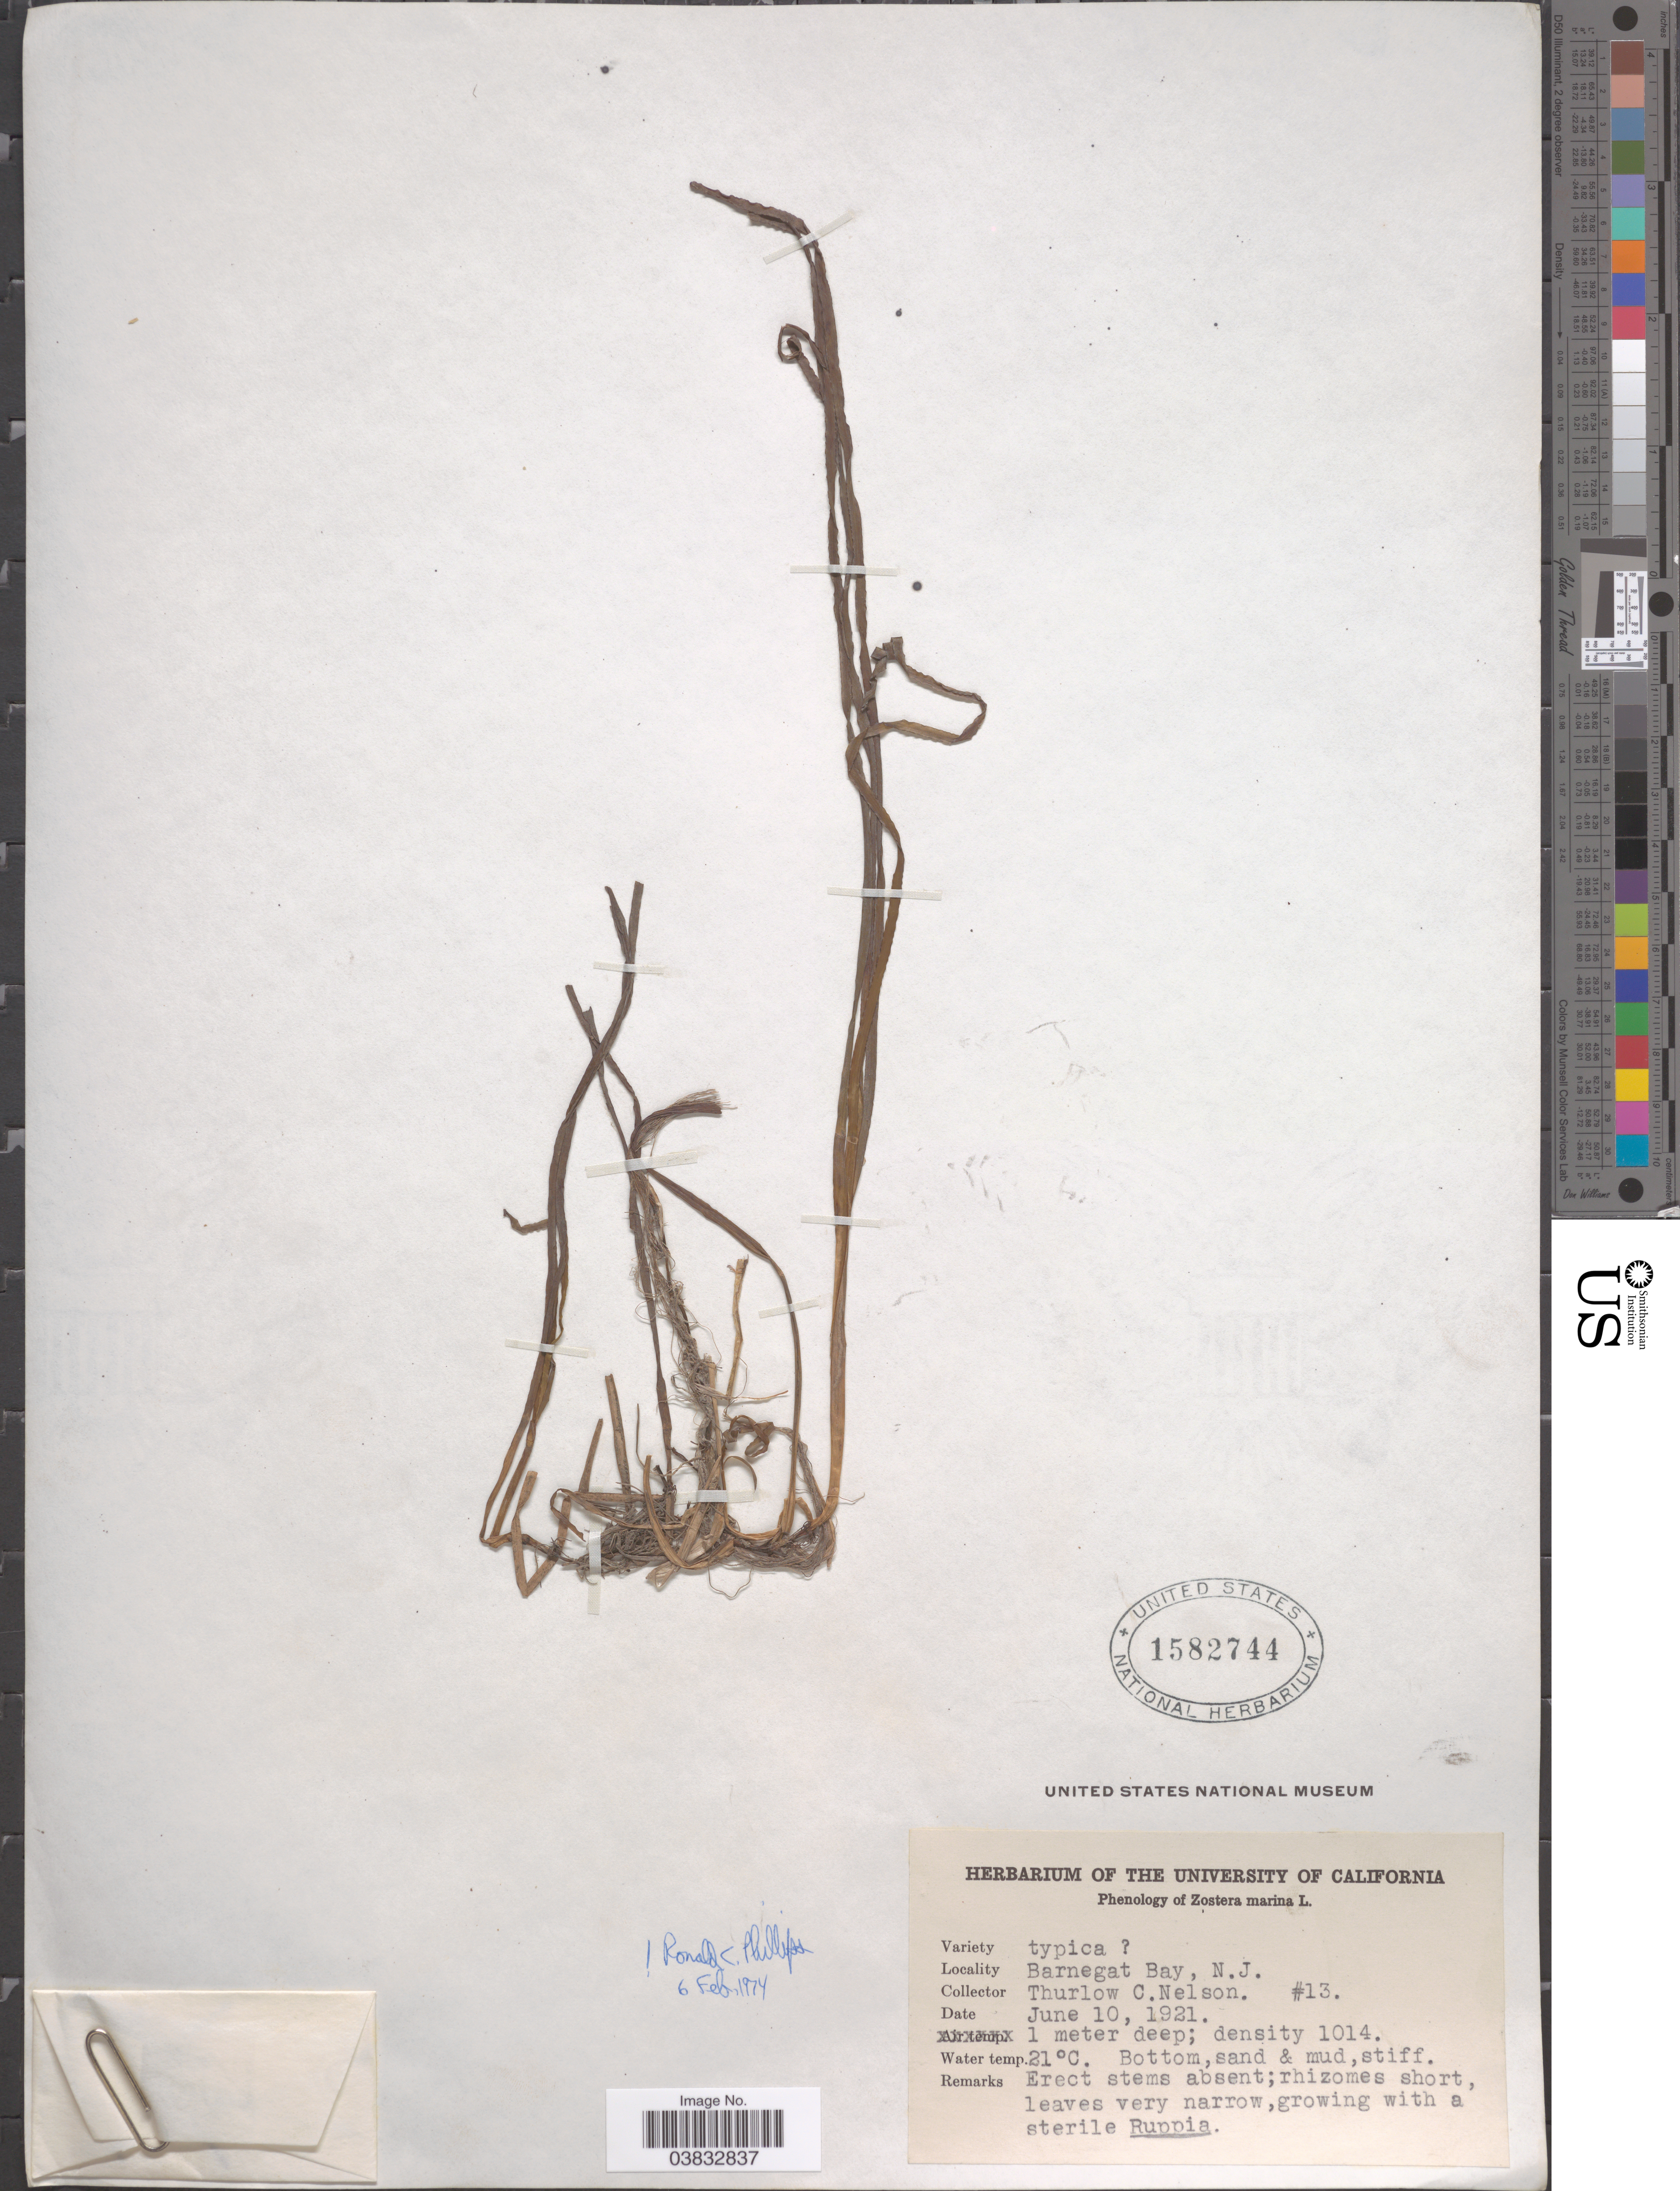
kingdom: Plantae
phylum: Tracheophyta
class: Liliopsida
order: Alismatales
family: Zosteraceae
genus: Zostera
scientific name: Zostera marina var. typica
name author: L.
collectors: T. C. Nelson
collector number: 13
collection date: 1921-06-10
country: United States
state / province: New Jersey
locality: Barnegat Bay.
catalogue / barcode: US 1582744